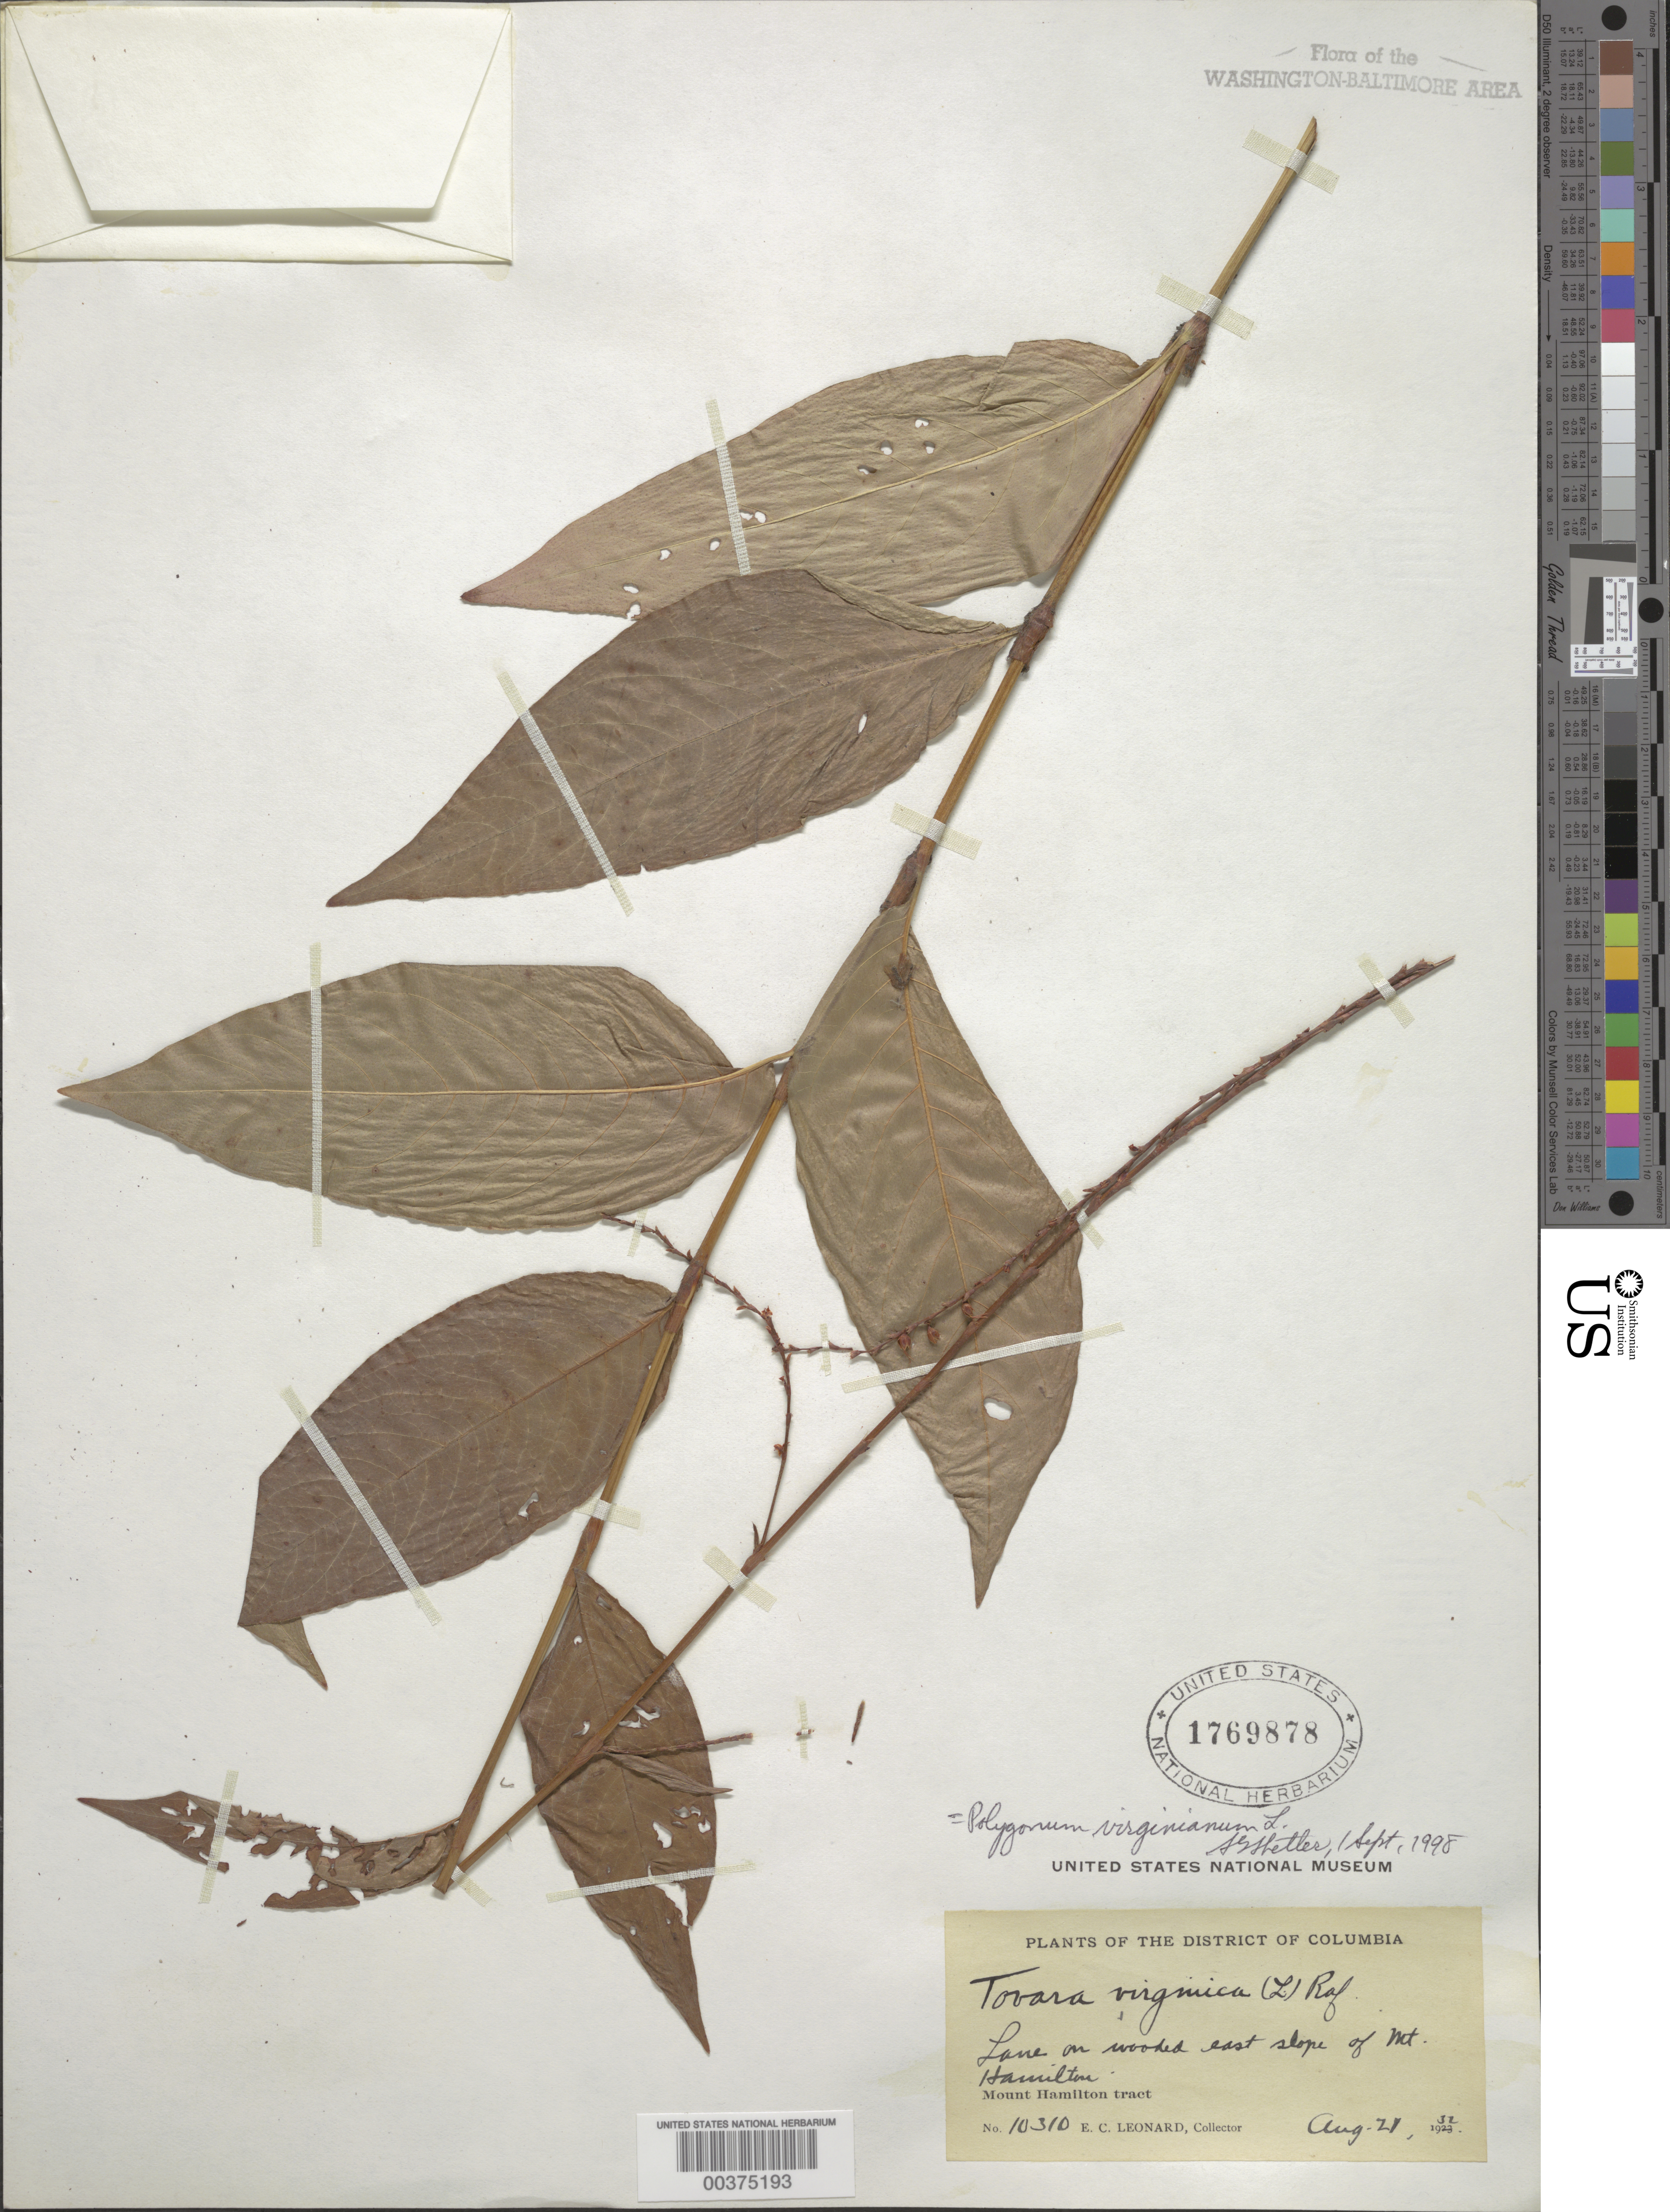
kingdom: Plantae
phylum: Tracheophyta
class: Magnoliopsida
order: Caryophyllales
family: Polygonaceae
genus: Persicaria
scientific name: Persicaria virginiana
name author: (L.) Gaertn.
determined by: Atha, D. E.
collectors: E. C. Leonard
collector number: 10310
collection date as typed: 21 Aug 1932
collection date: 1932-08-21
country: United States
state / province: District of Columbia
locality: Mount Hamilton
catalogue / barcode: US 1769878